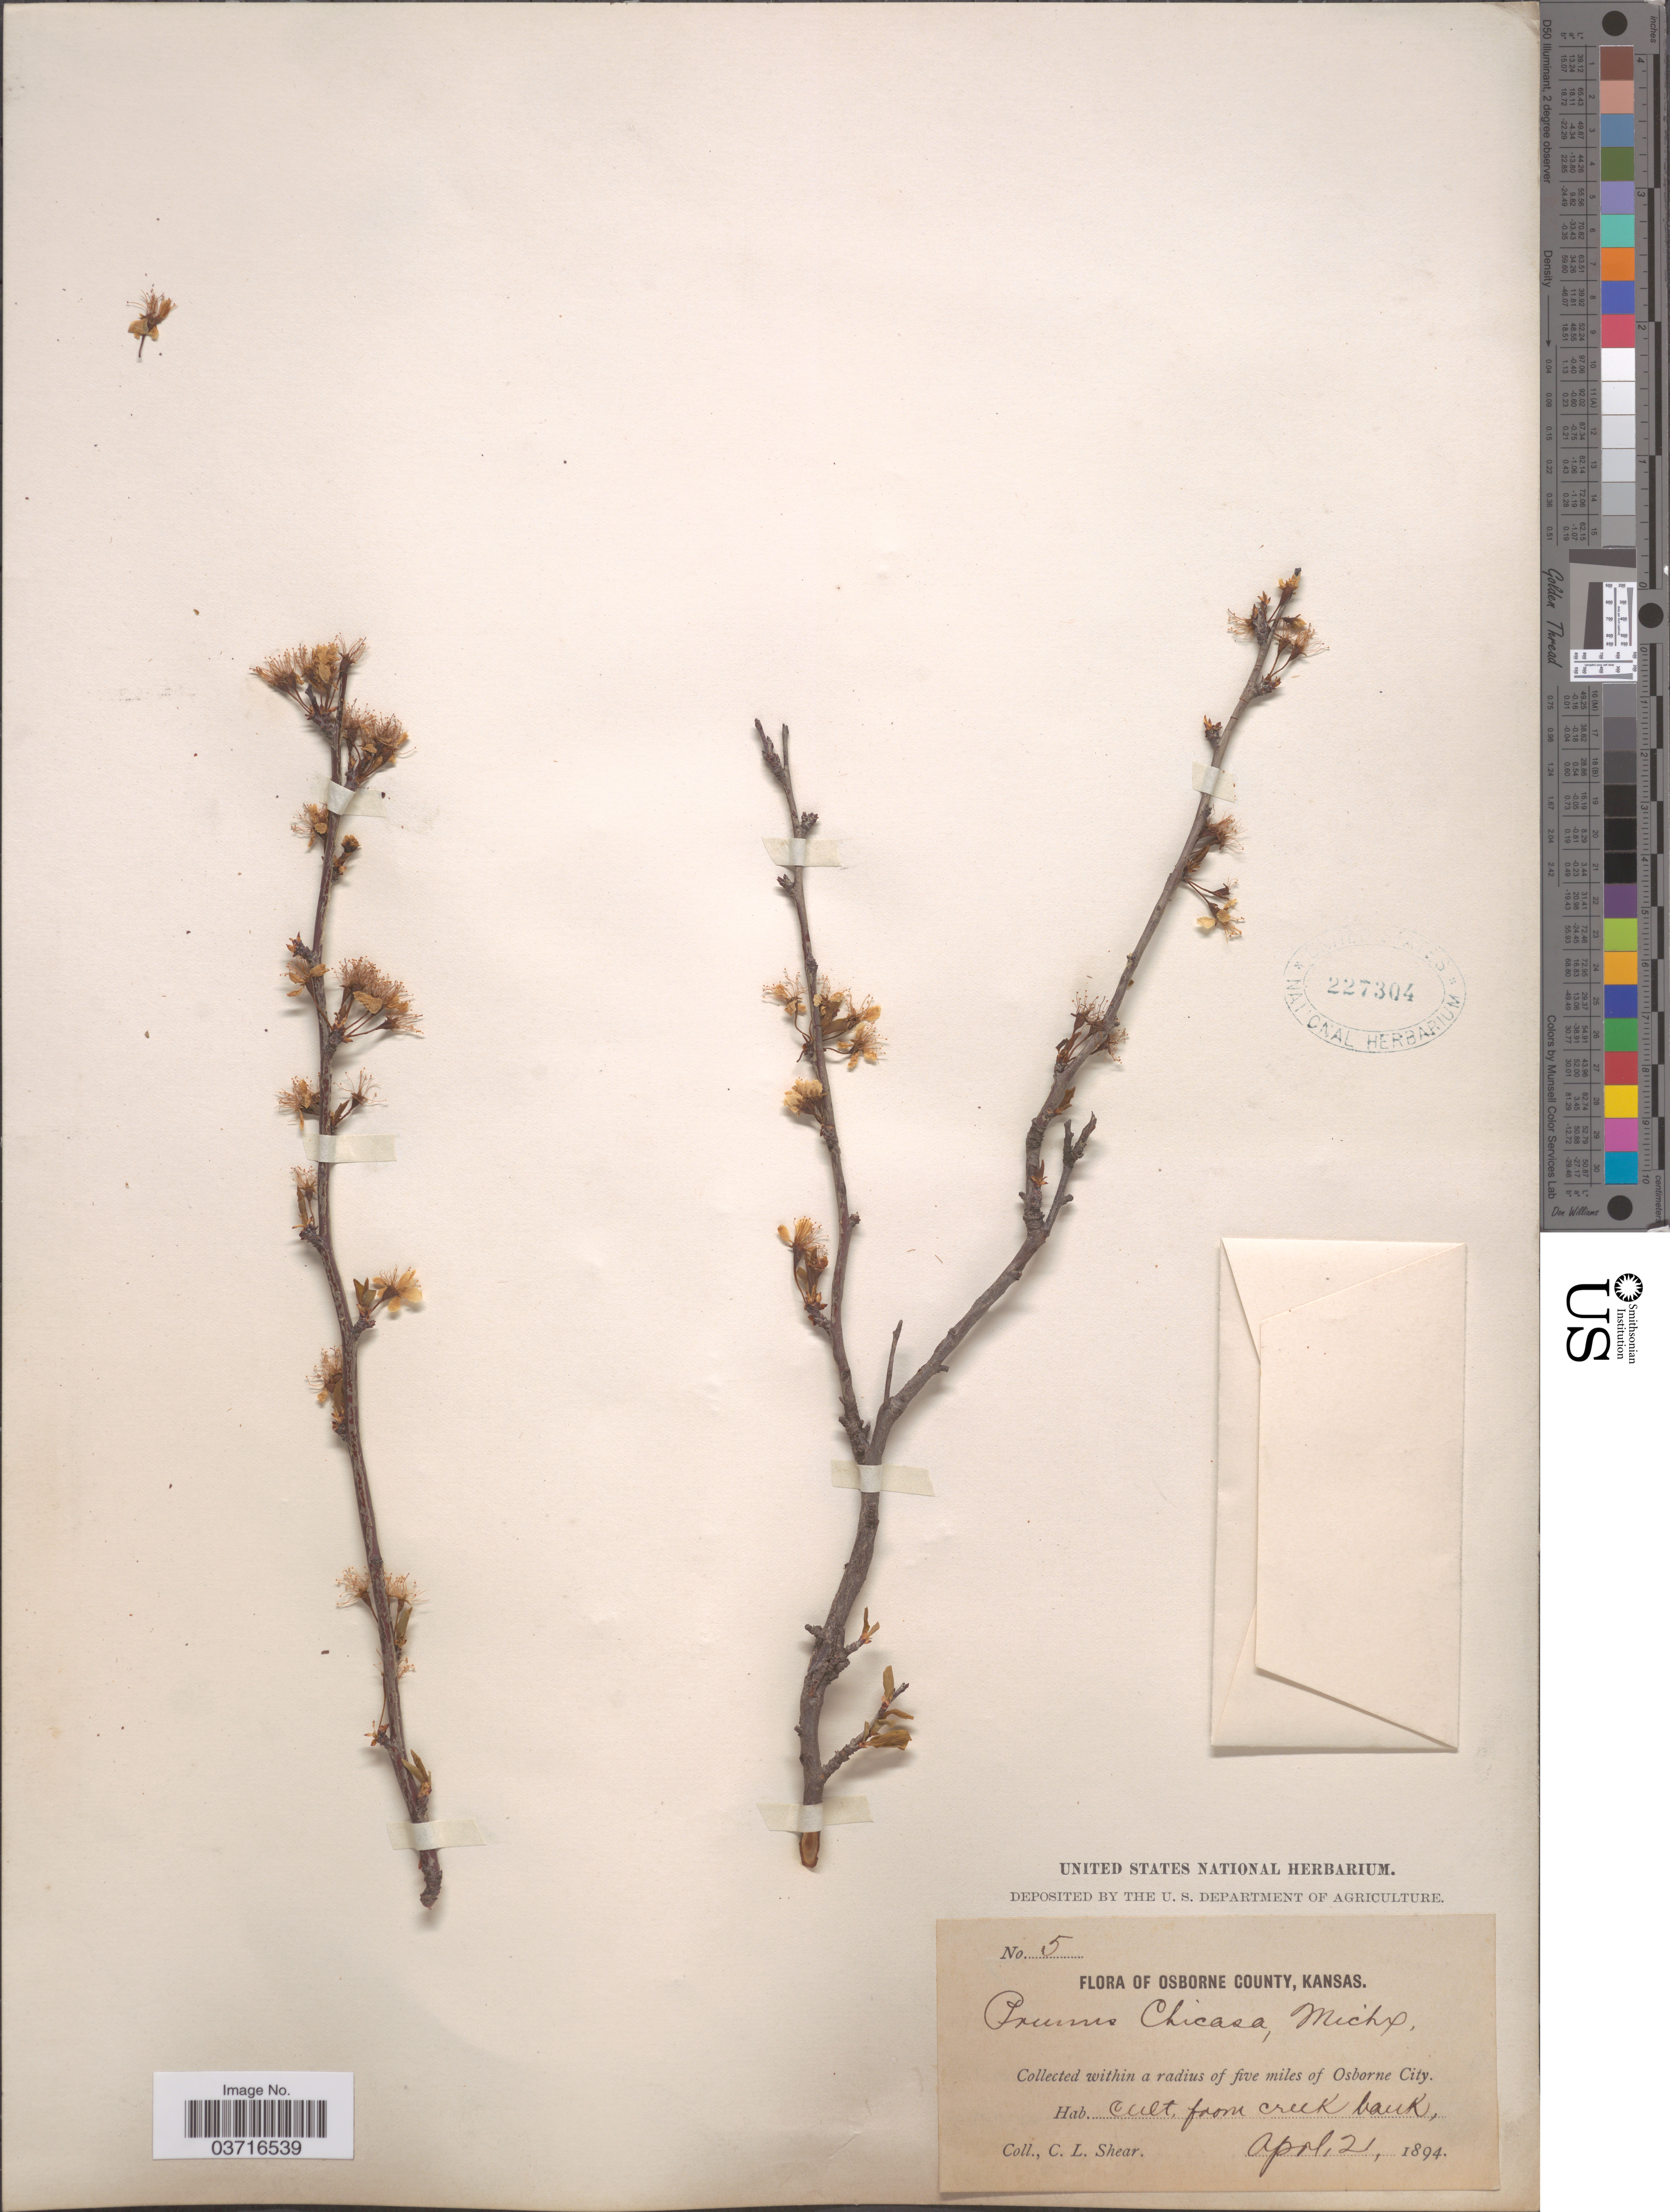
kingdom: Plantae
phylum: Tracheophyta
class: Magnoliopsida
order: Rosales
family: Rosaceae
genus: Prunus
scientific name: Prunus watsonii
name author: Sarg.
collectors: C. L. Shear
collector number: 5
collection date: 1894-04-21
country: United States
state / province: Kansas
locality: Osborne County. Within a radius of five miles of Osborne City.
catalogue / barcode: US 227304